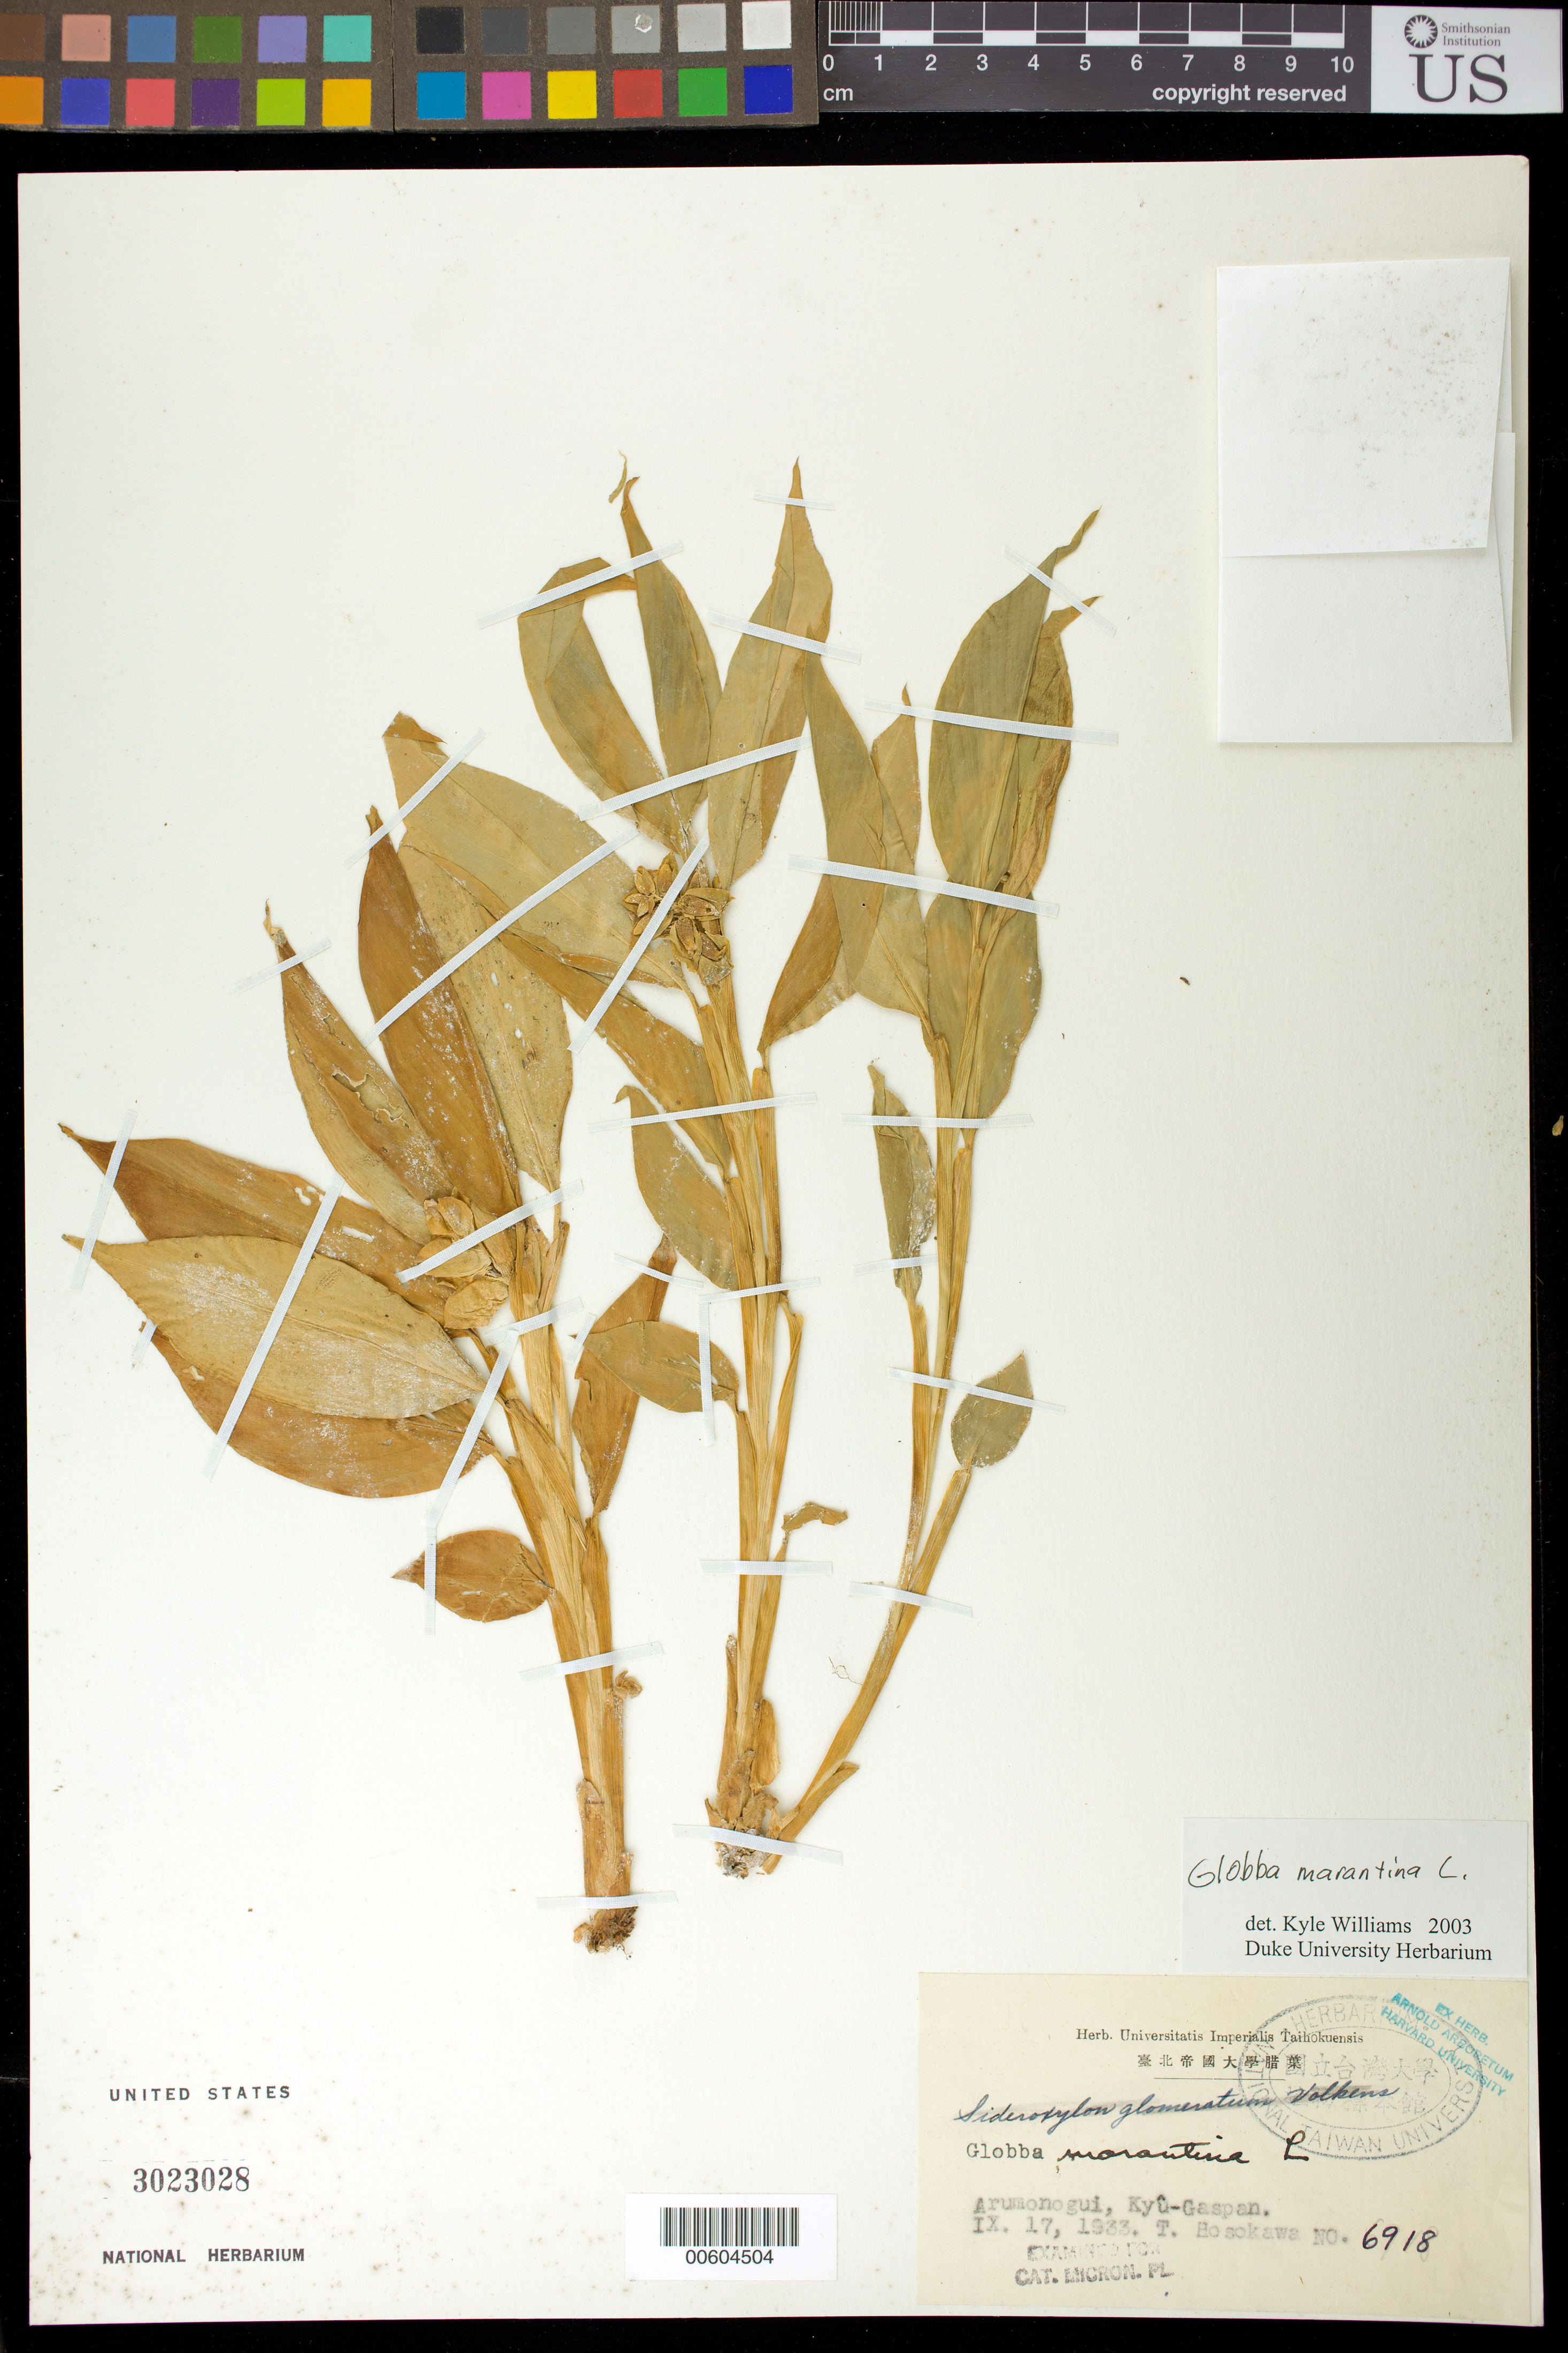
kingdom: Plantae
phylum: Tracheophyta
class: Liliopsida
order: Zingiberales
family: Zingiberaceae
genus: Globba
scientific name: Globba marantina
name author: L.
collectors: T. Hosokawa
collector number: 6918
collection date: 1933-09-17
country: Palau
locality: Arumonogui, Kyu-Gaspan.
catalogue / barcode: US 3023028